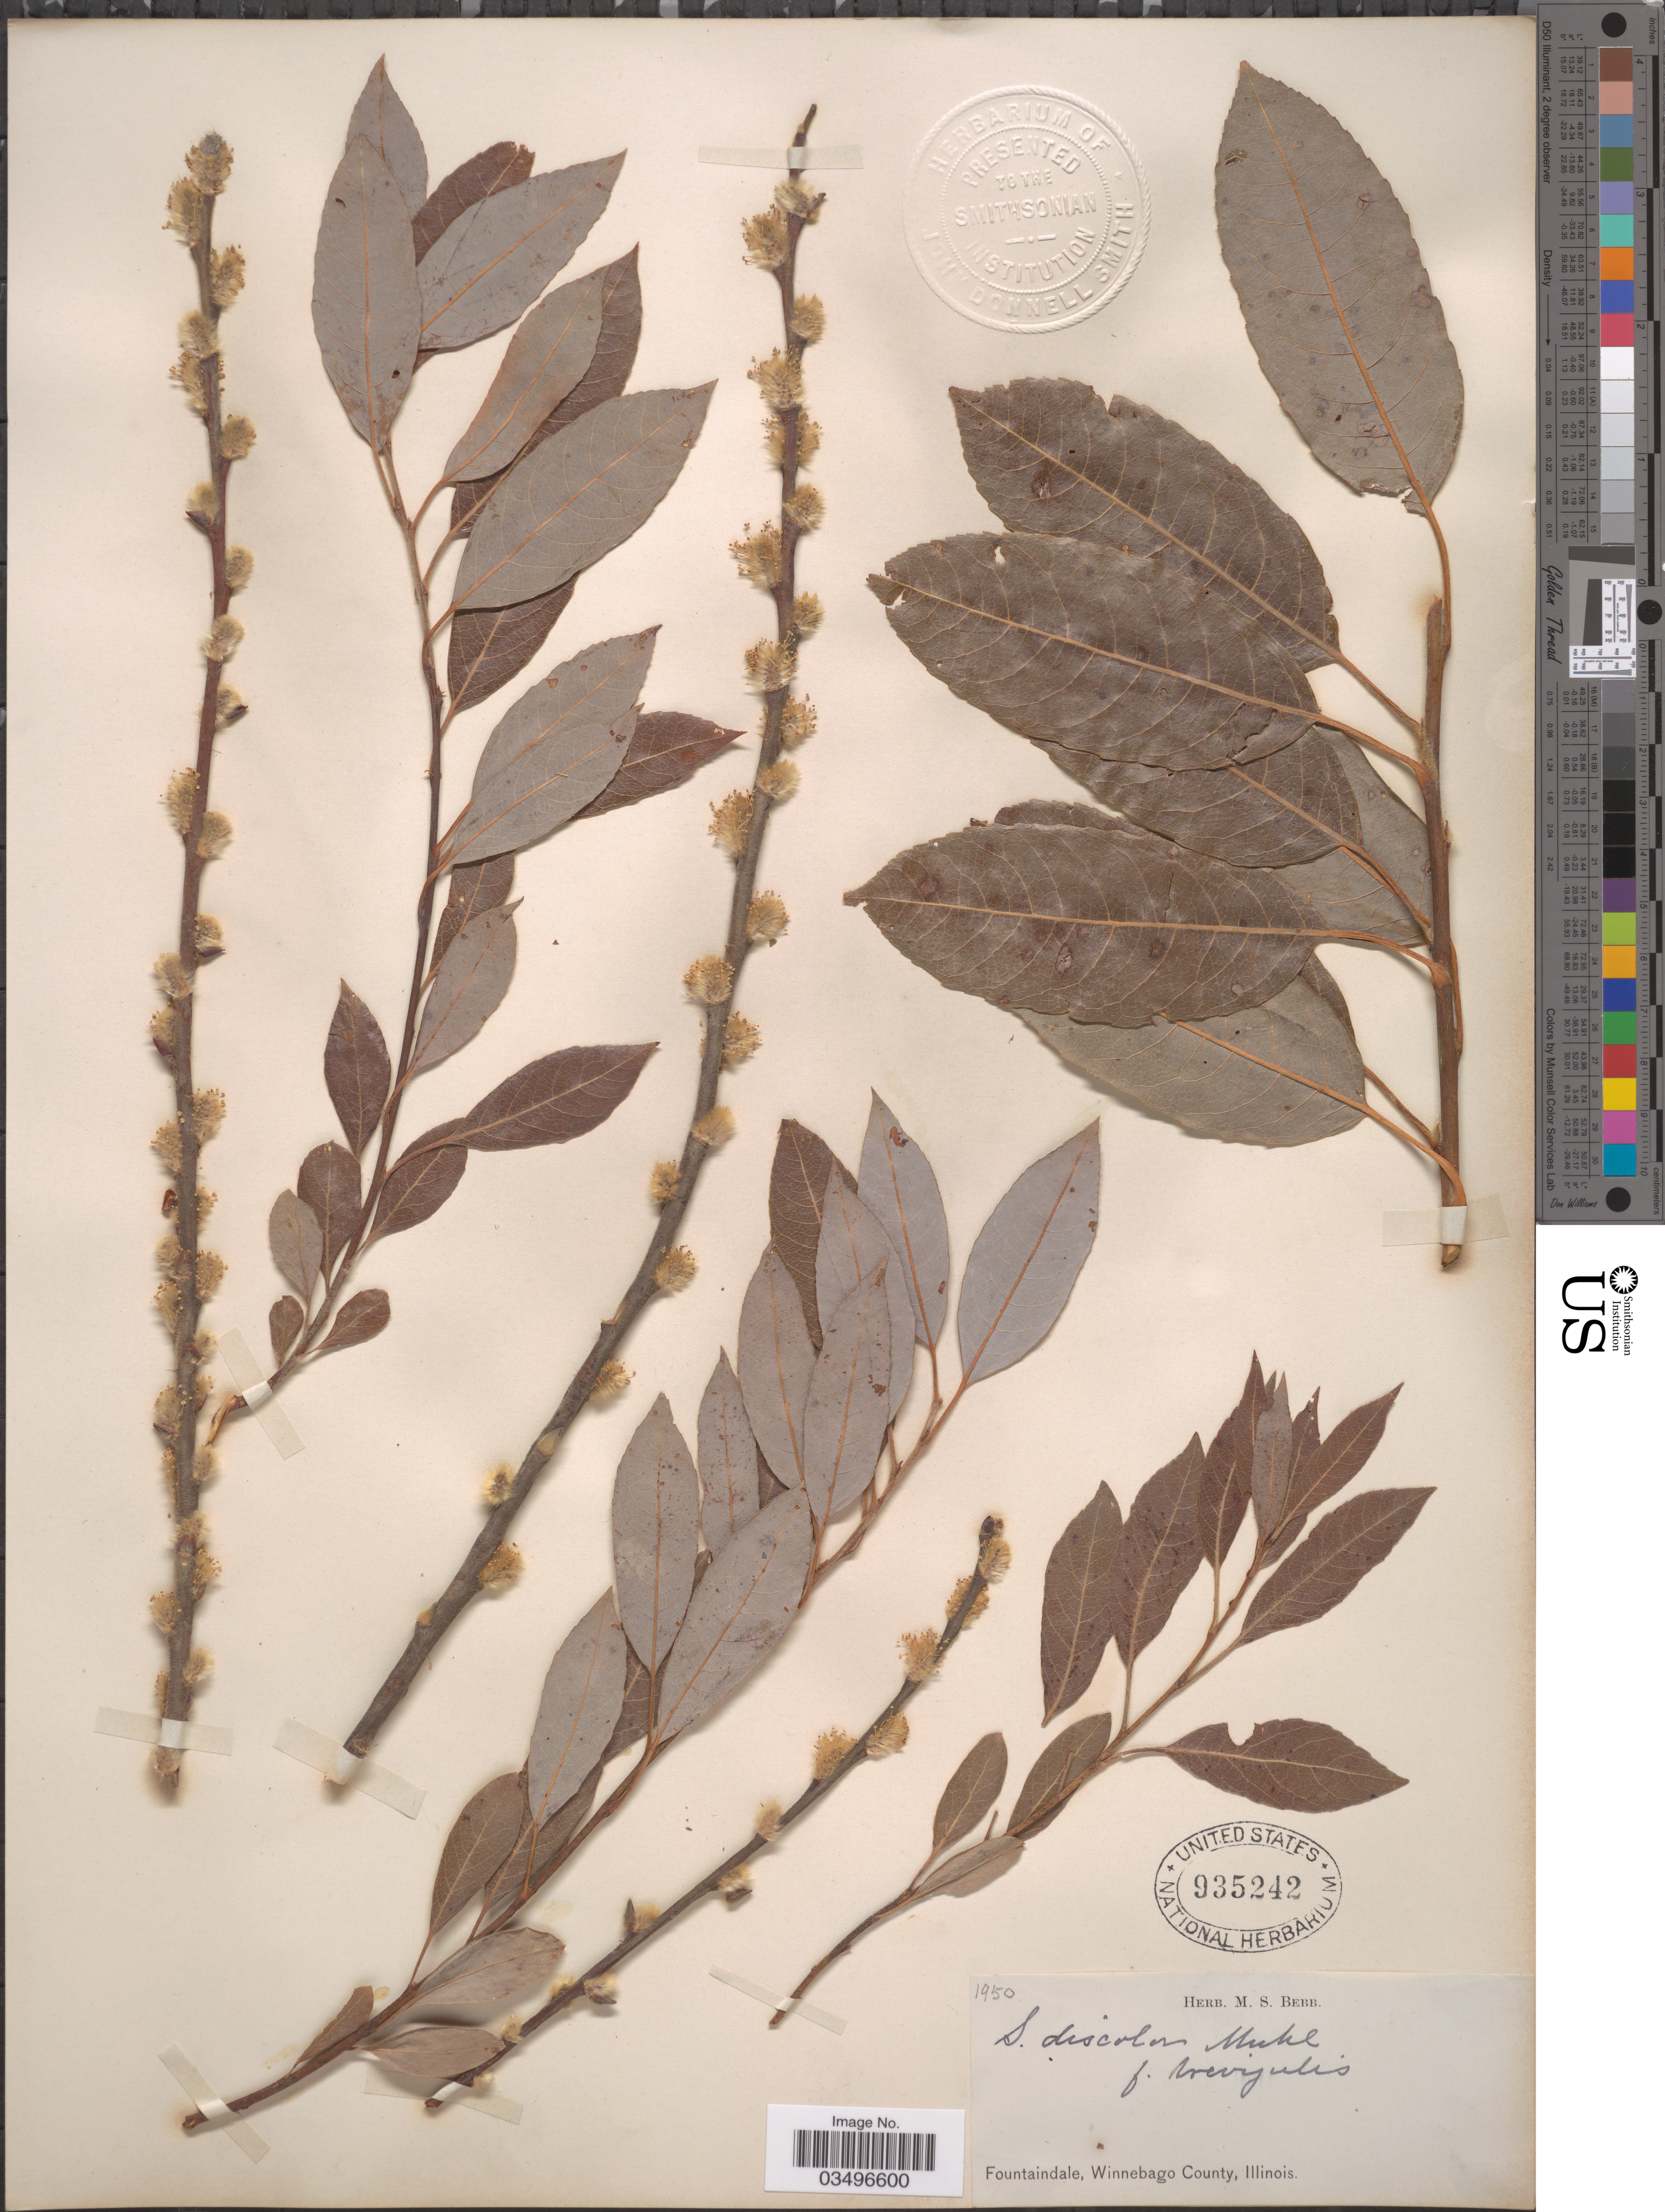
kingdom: Plantae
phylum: Tracheophyta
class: Magnoliopsida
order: Malpighiales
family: Salicaceae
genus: Salix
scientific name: Salix discolor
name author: Muhl.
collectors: ex Herb. M. S. Bebb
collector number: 1950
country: United States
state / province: Illinois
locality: Fountaindale, Winnebago County.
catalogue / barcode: US 935242